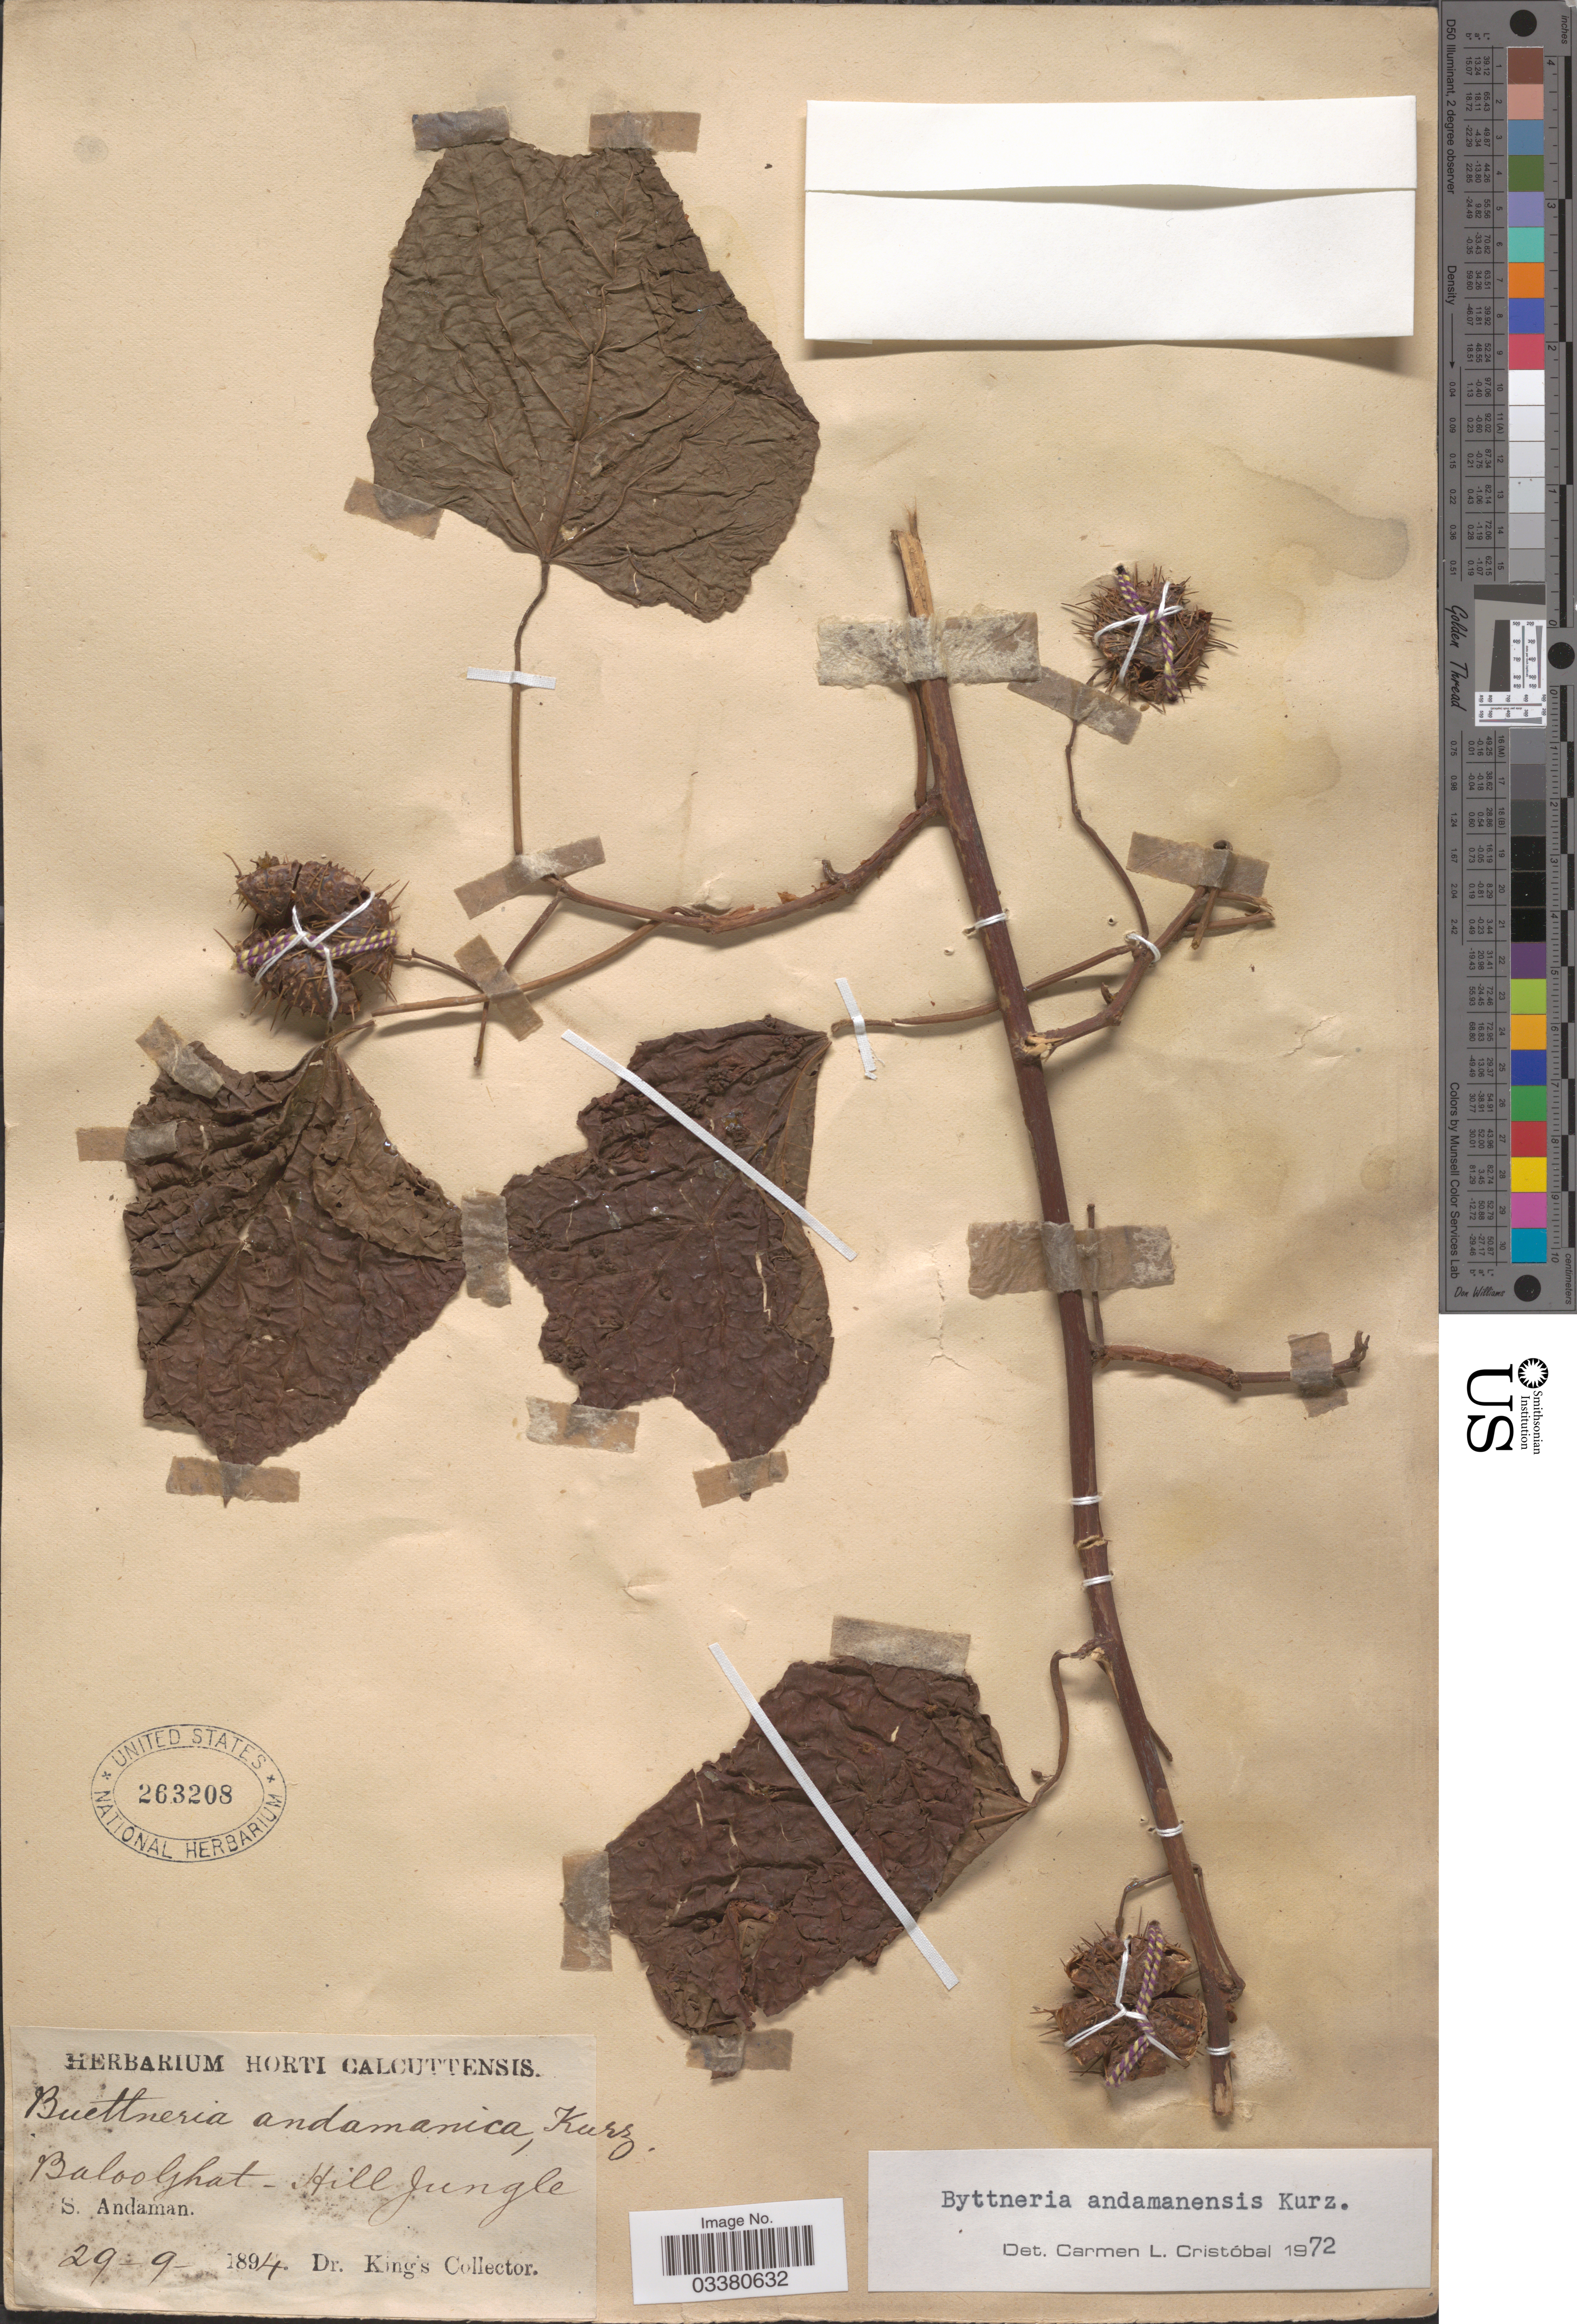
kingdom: Plantae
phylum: Tracheophyta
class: Magnoliopsida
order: Malvales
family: Malvaceae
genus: Byttneria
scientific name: Byttneria andamanensis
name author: Kurz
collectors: Dr. King's collector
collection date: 1894-09-29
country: India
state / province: Andaman and Nicobar Islands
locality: Baloo Ghat- Hill Jungle. S. Andaman.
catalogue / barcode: US 263208